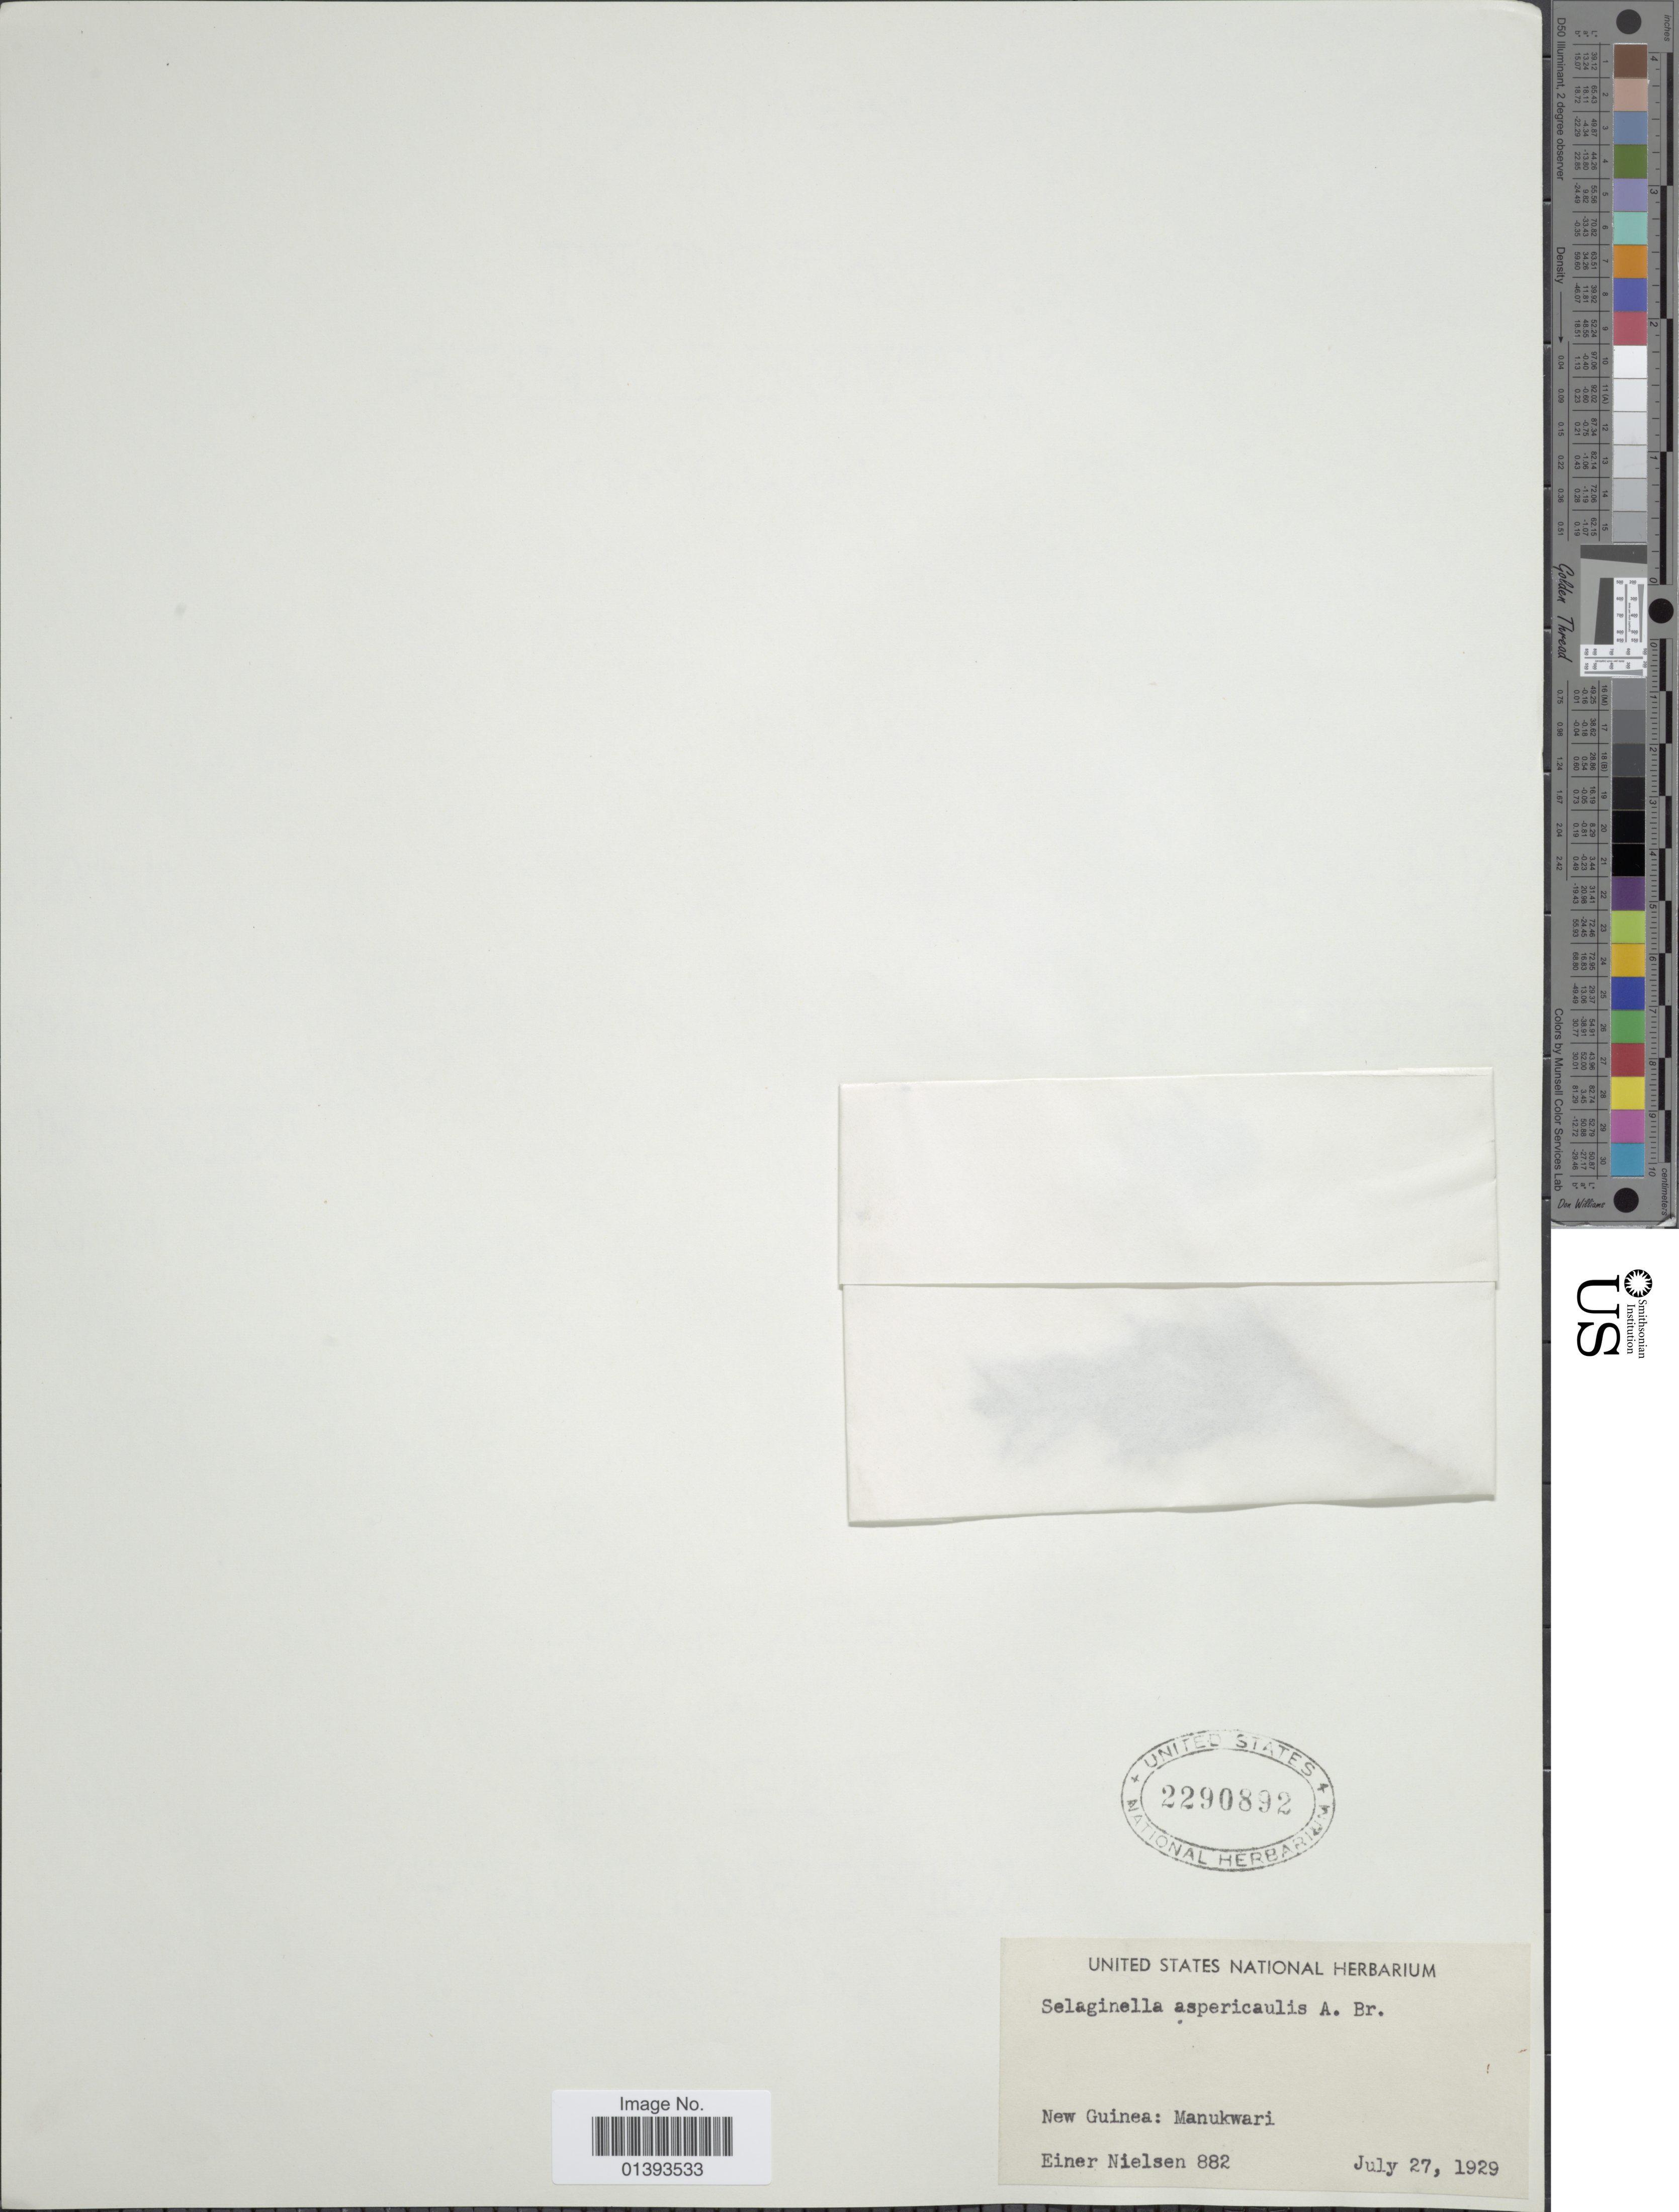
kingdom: Plantae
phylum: Tracheophyta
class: Lycopodiopsida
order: Selaginellales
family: Selaginellaceae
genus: Selaginella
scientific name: Selaginella aspericaulis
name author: R. Br.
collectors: E. Nielsen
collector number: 882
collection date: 1929-07-27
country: Indonesia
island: New Guinea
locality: New Guinea: Manukwari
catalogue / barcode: US 2290892